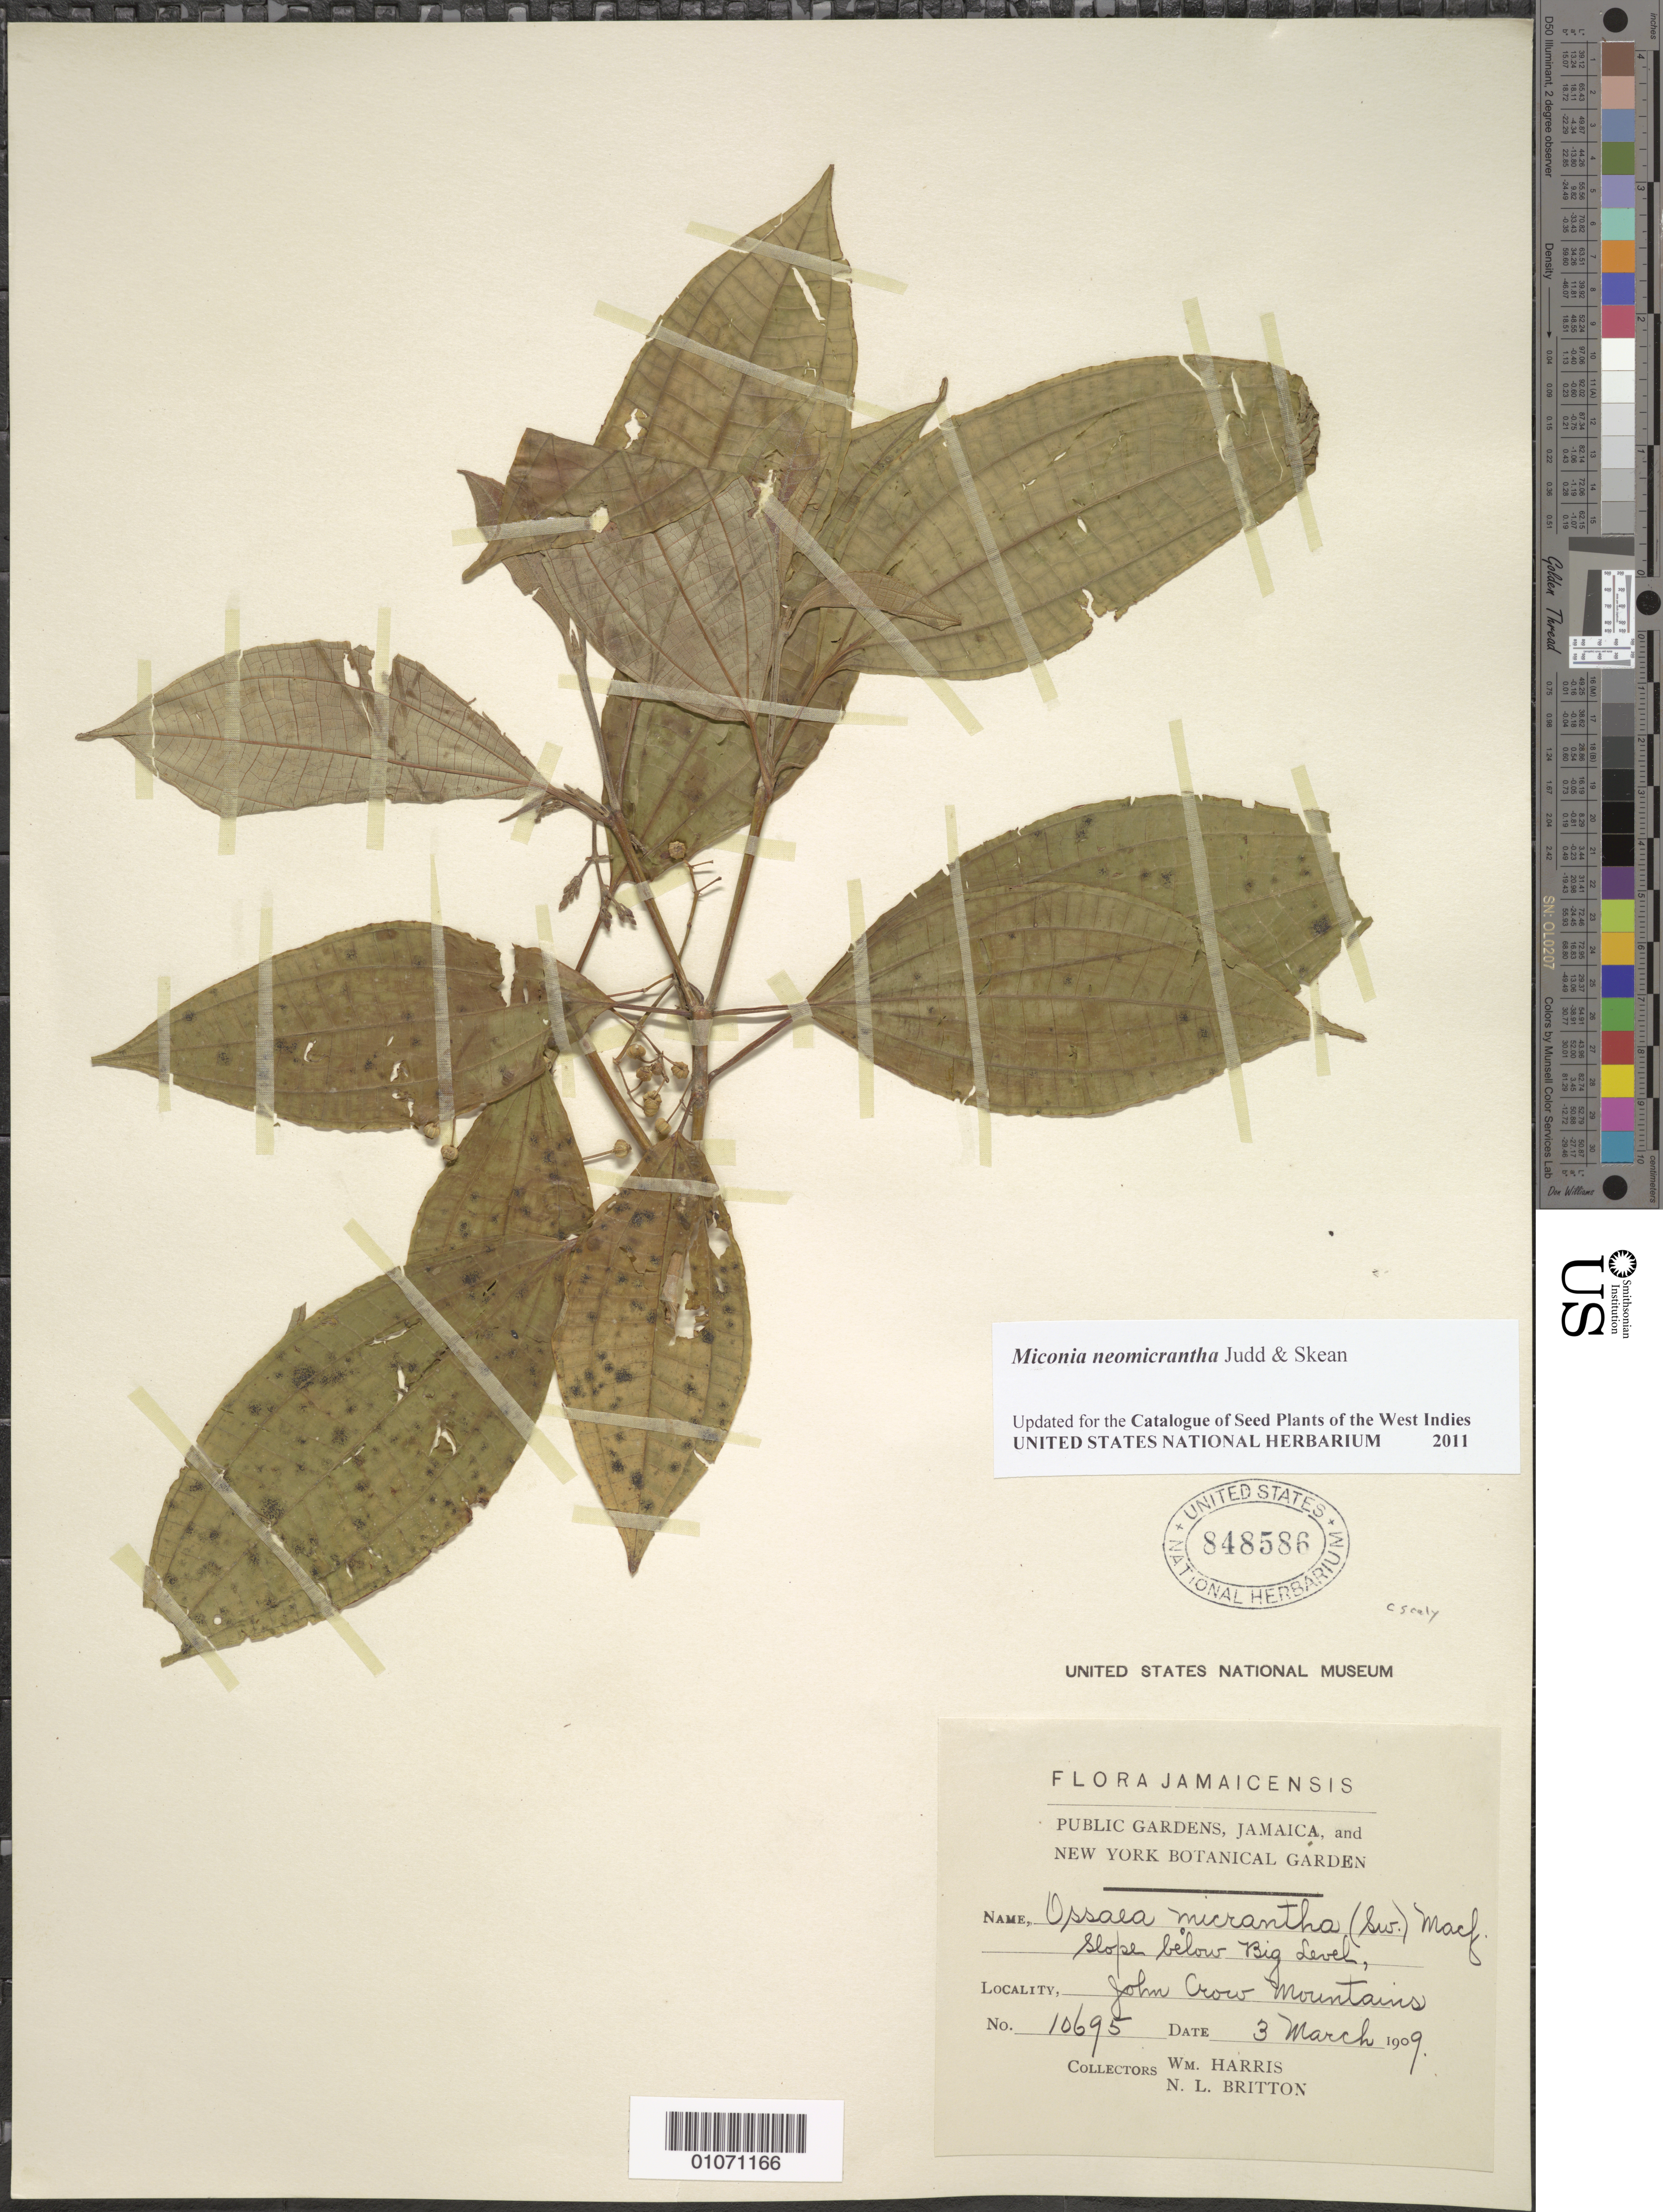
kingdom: Plantae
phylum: Tracheophyta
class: Magnoliopsida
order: Myrtales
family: Melastomataceae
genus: Miconia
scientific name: Miconia neomicrantha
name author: Judd & Skean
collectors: W. Harris & N. Britton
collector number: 10695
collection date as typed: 03 Mar 1909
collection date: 1909-03-03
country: Jamaica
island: Jamaica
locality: John Crow Mts., slope below Big Level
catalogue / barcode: US 848586